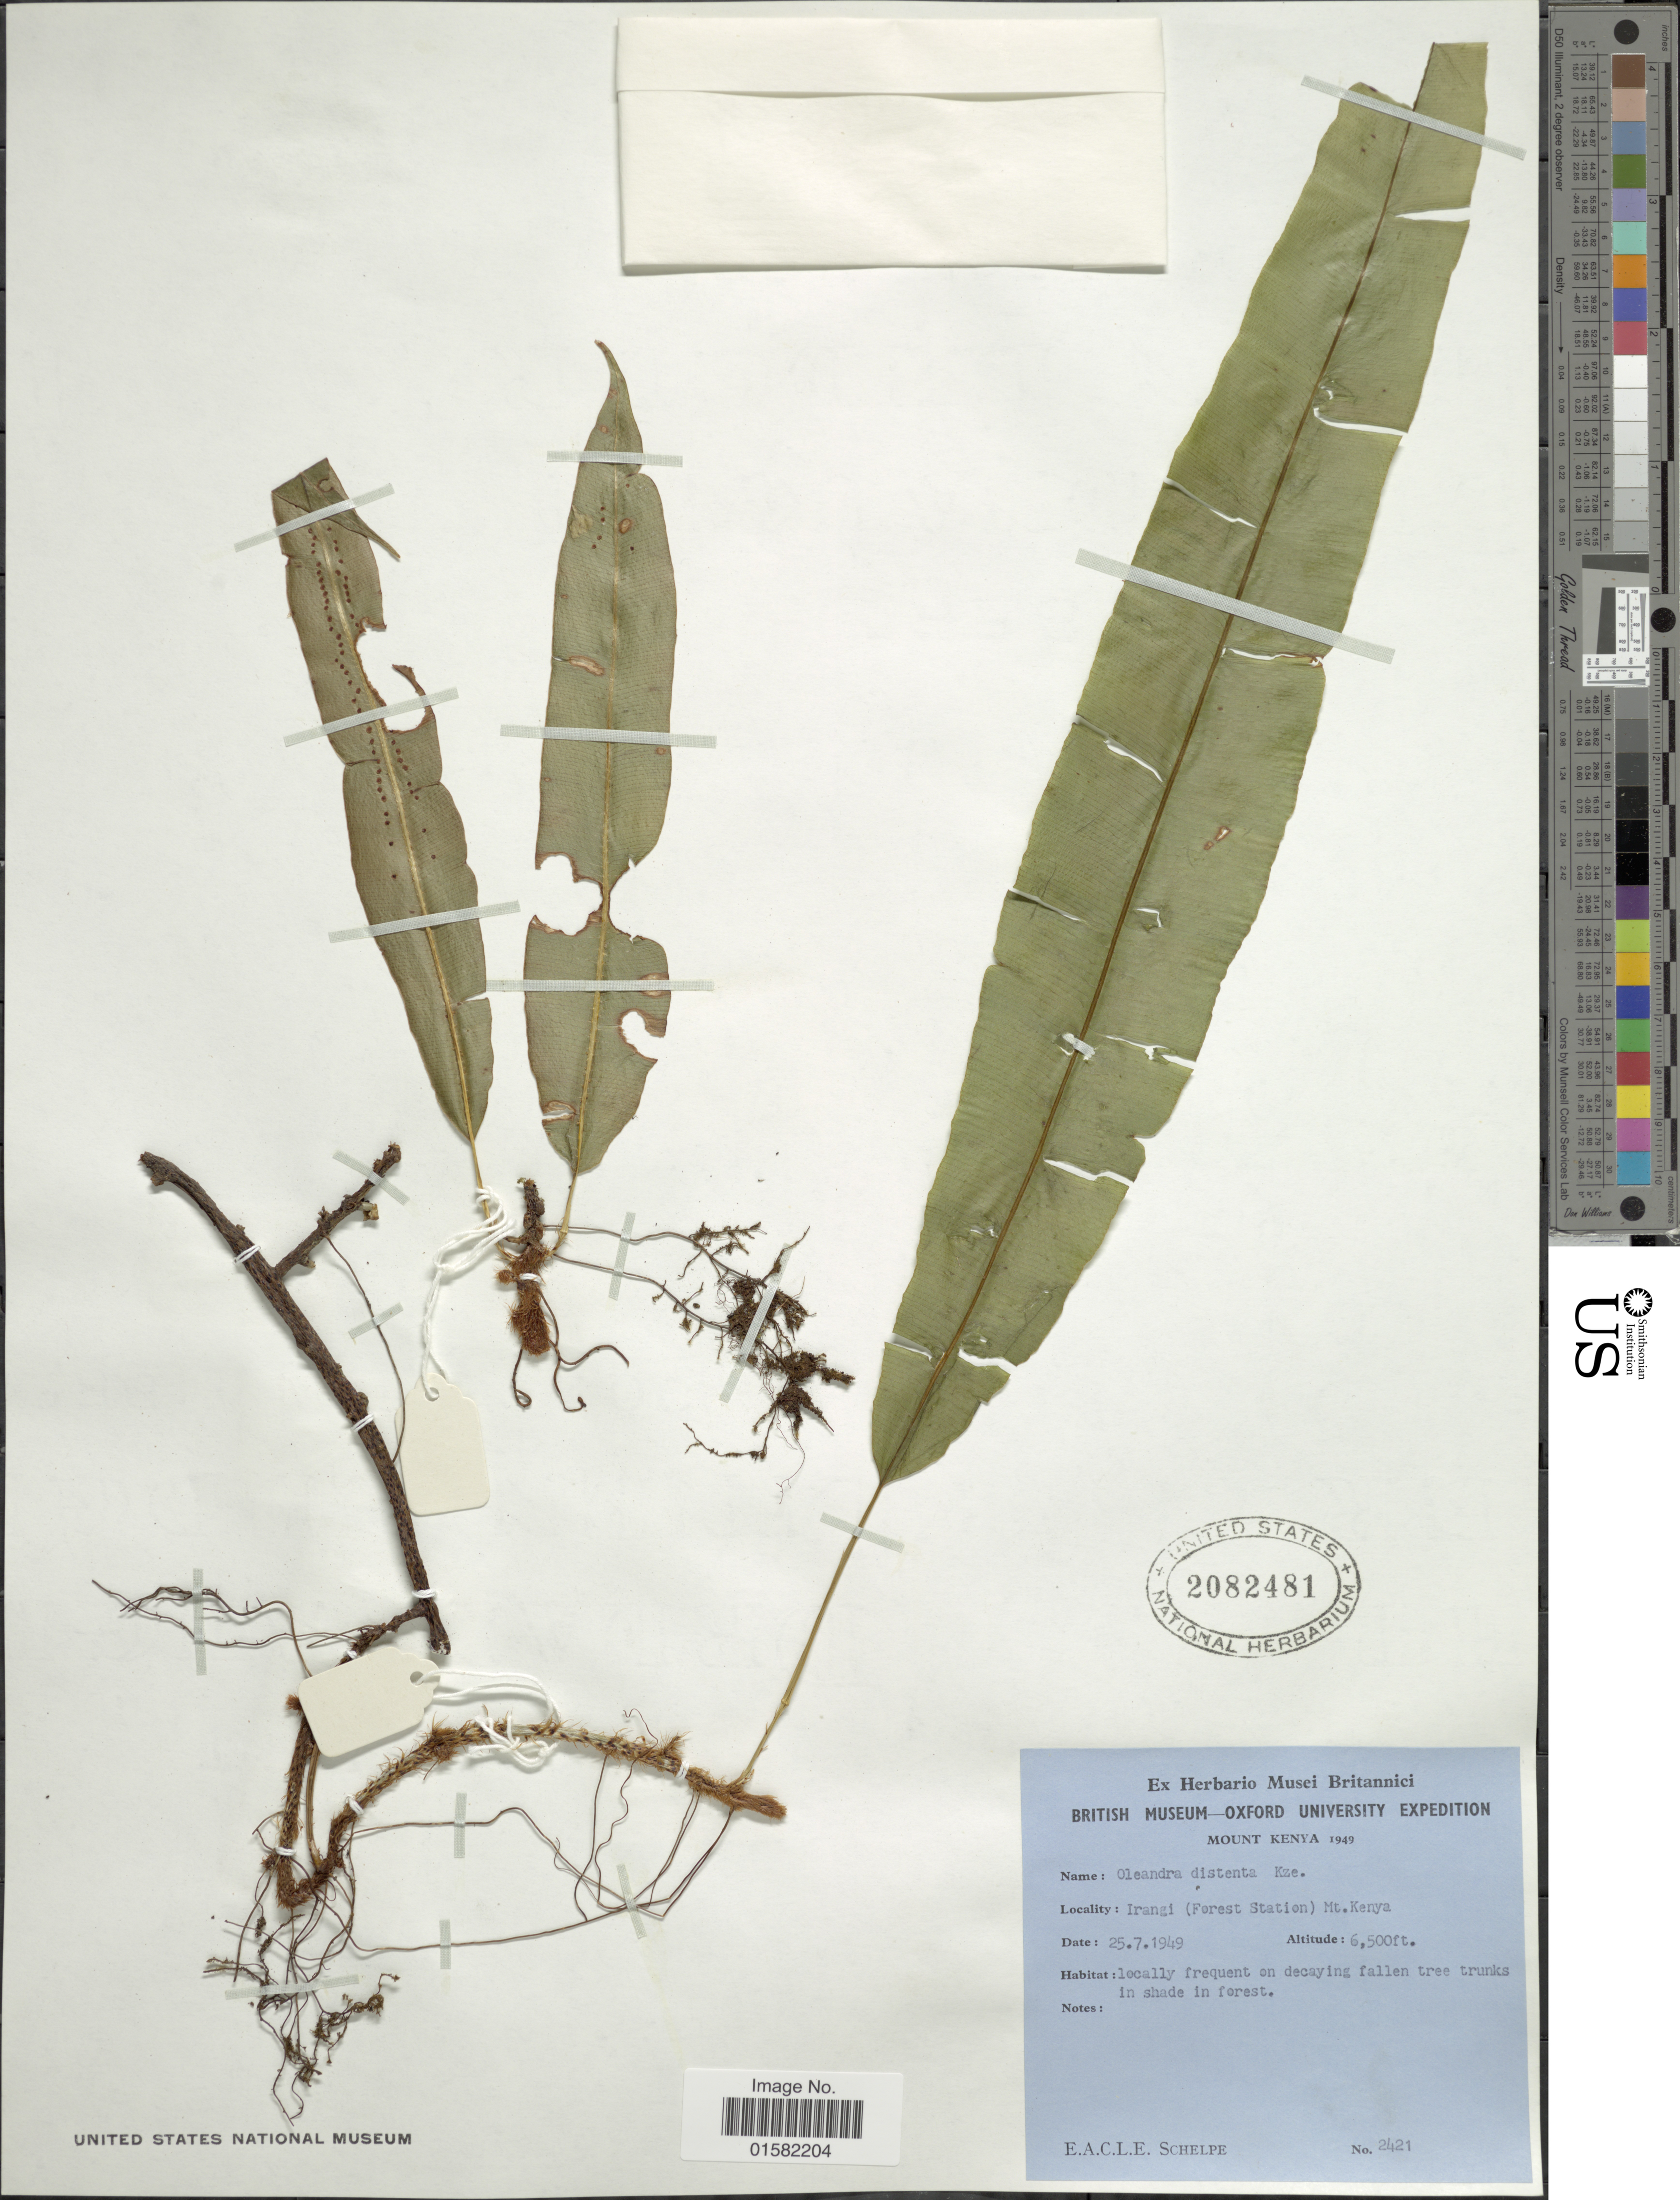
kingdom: Plantae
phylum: Tracheophyta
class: Polypodiopsida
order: Polypodiales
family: Oleandraceae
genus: Oleandra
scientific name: Oleandra articulata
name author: (Sw.) C. Presl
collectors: E. A. C. L. E. Schelpe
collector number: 2421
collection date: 1949-07-25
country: Kenya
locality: Irangi (Forest Station) Mt. Kenya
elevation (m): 1981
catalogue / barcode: US 2082481